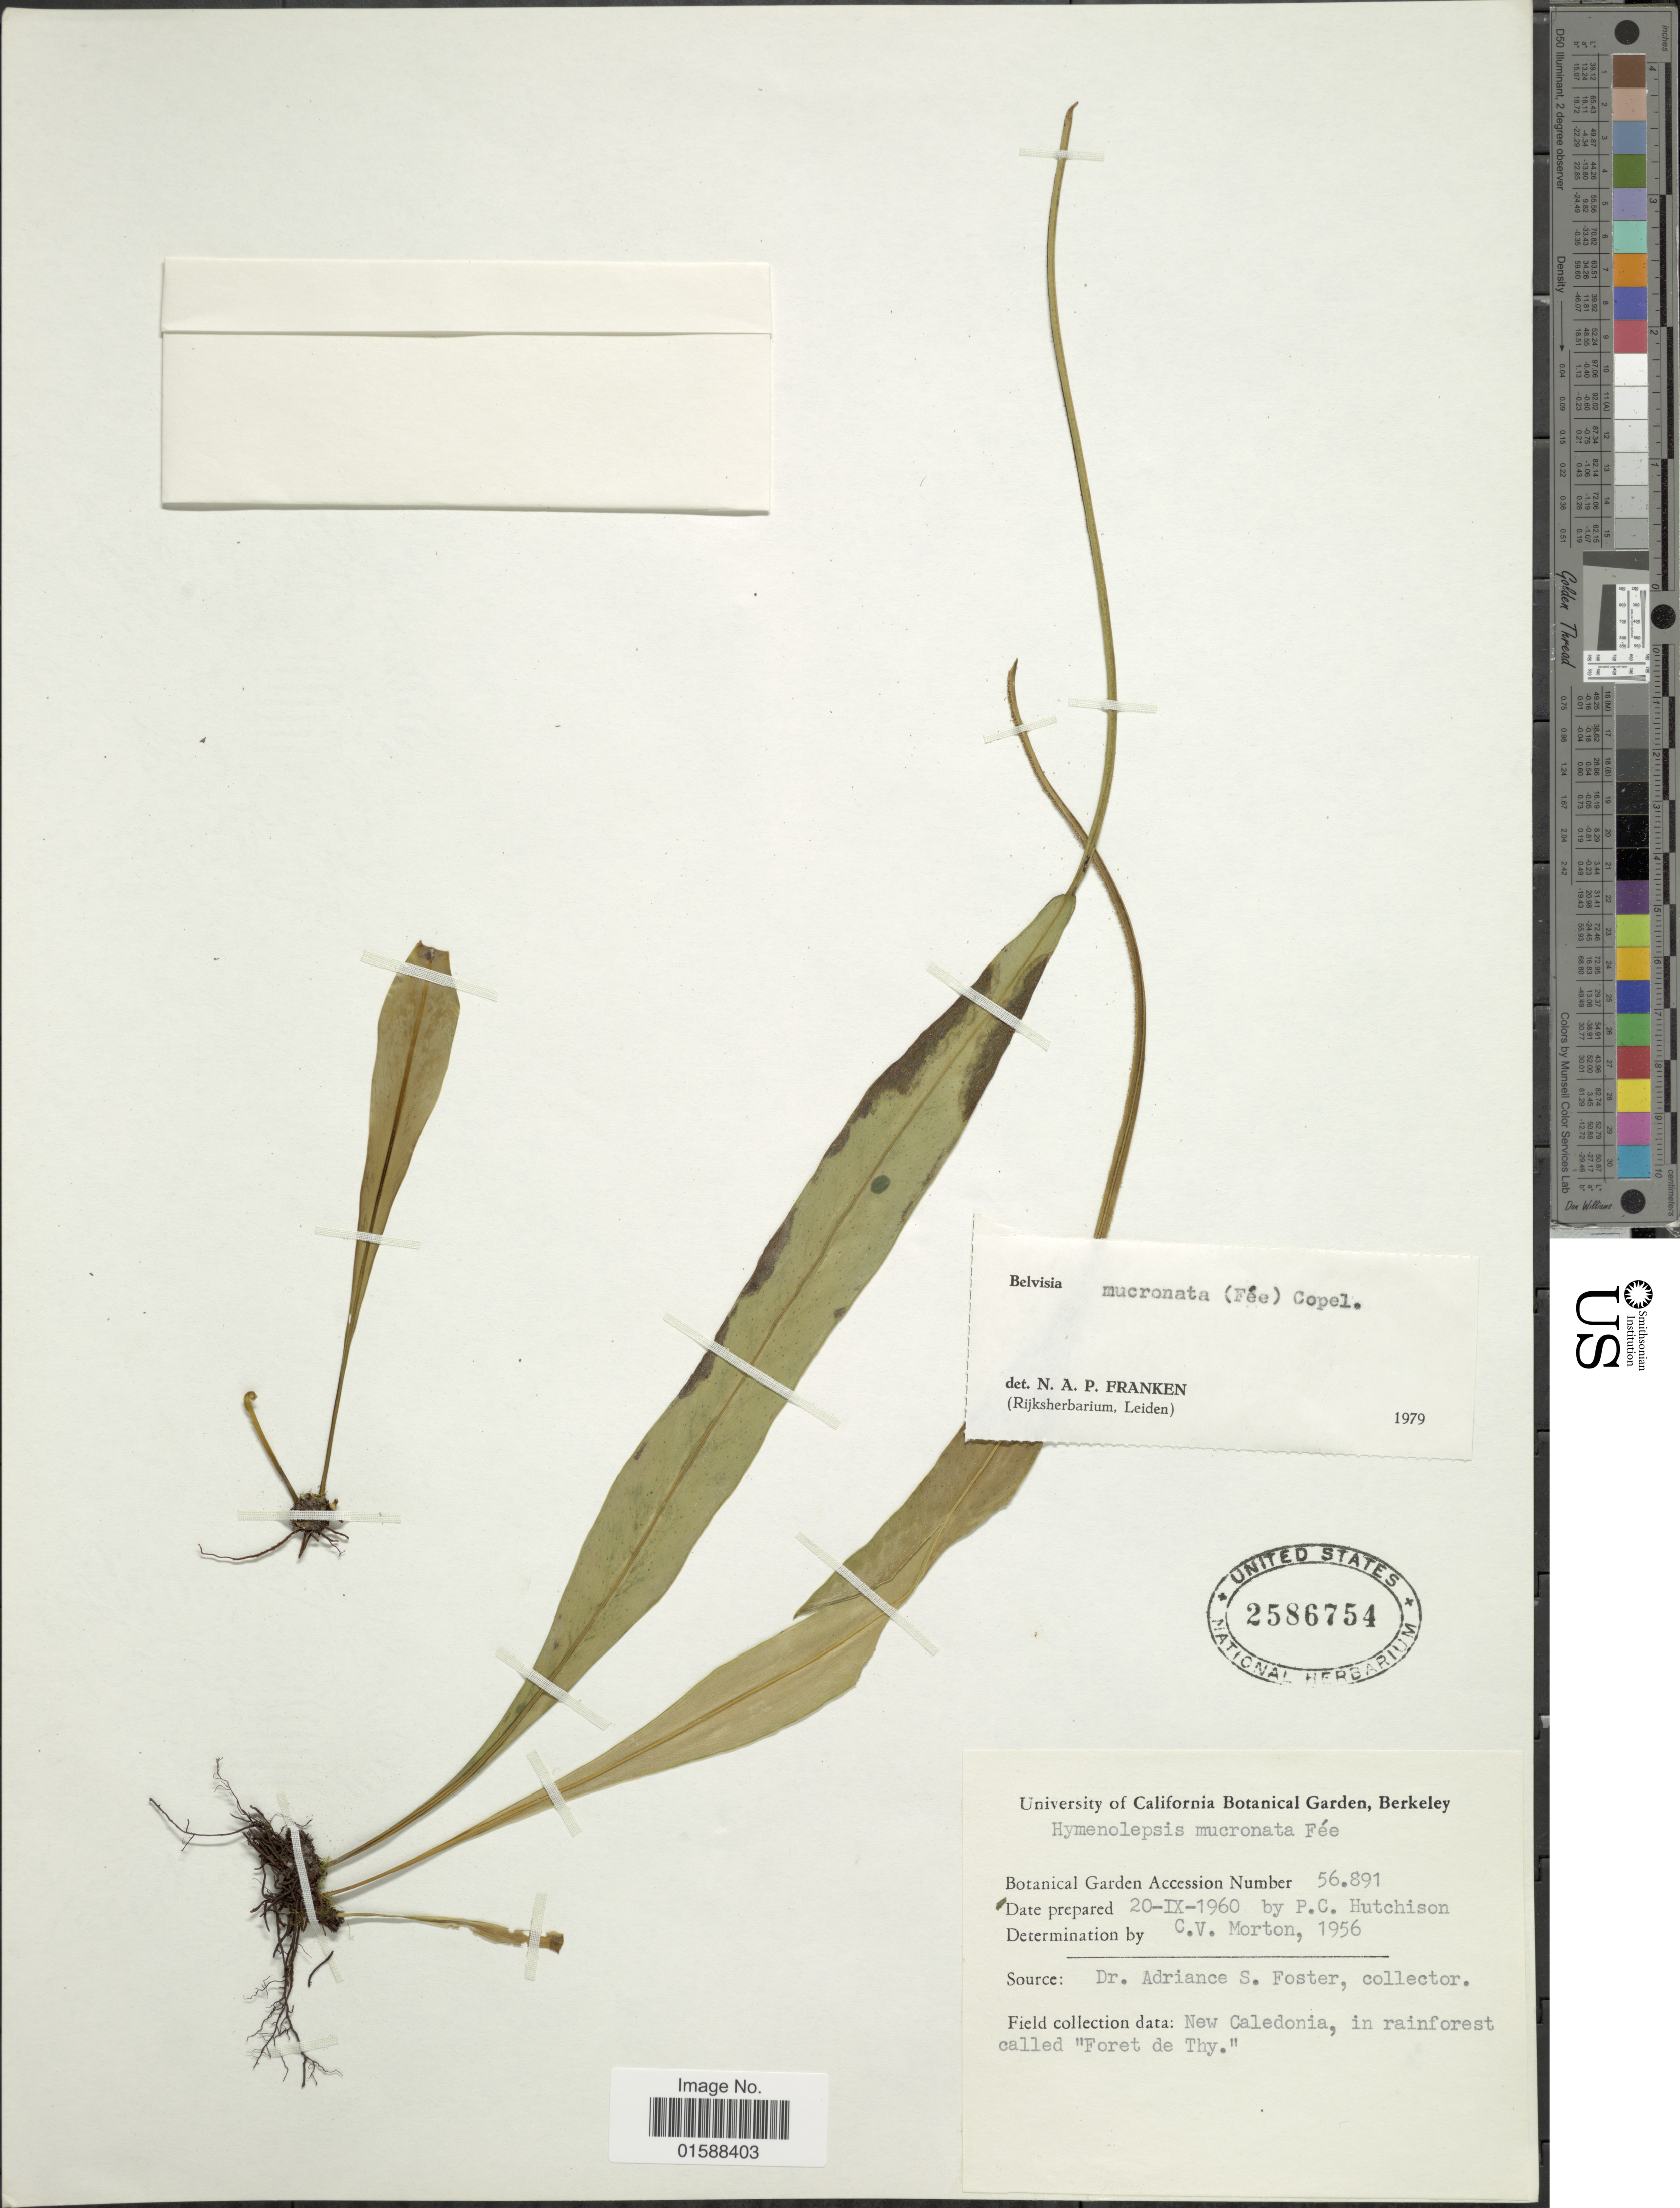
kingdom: Plantae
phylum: Tracheophyta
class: Polypodiopsida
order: Polypodiales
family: Polypodiaceae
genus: Lepisorus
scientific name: Lepisorus mucronatus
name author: (Fée) Li S. Wang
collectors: A. S. Foster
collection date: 1960-09-20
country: United States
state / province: California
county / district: Alameda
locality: In rainforest called "Foret de Thy". University of California Botanical Garden, Berkeley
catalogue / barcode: US 2586754